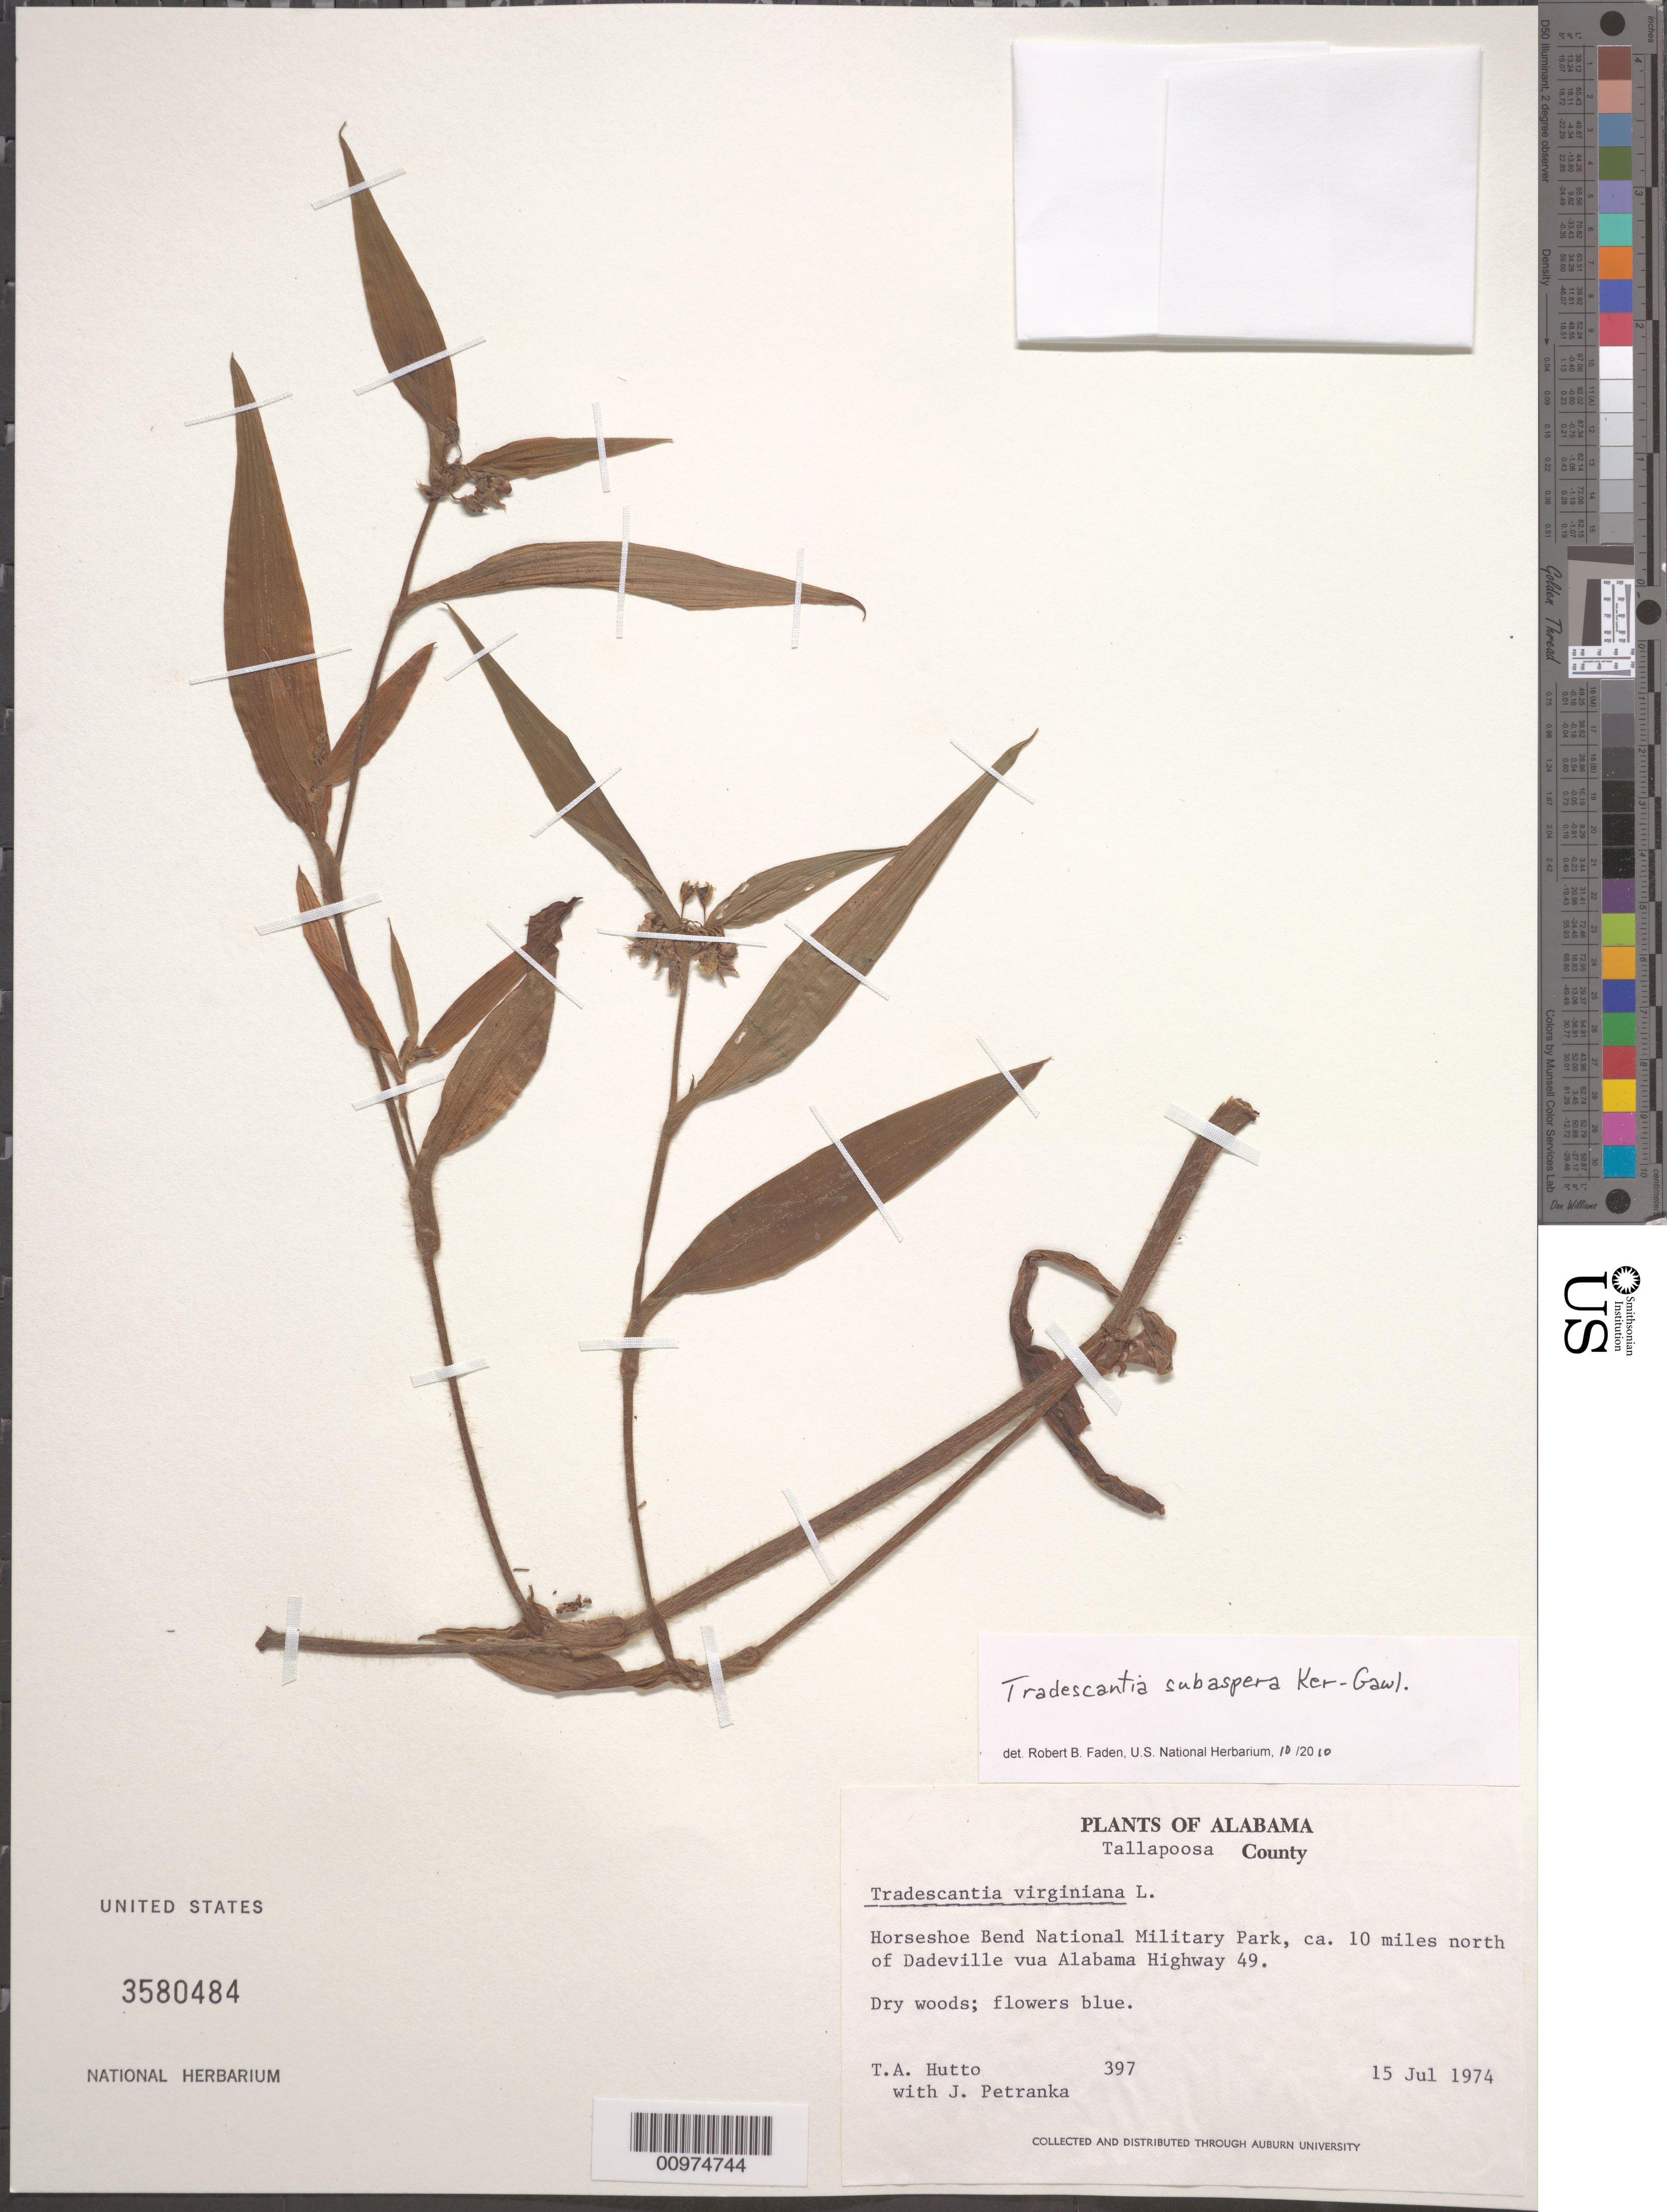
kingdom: Plantae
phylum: Tracheophyta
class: Liliopsida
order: Commelinales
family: Commelinaceae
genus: Tradescantia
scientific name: Tradescantia subaspera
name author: Ker Gawl.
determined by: Faden, Robert B., (US), Smithsonian Institution - National Museum of Natural History (UNITED STATES)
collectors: T. Hutto & J. Petranka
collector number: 397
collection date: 1974-07-15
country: United States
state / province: Alabama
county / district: Tallapoosa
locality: Horseshoe Bend National Military Park, ca. 10 miles north of Dadeville vua Alabama Highway 49.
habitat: Dry woods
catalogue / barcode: US 3580484